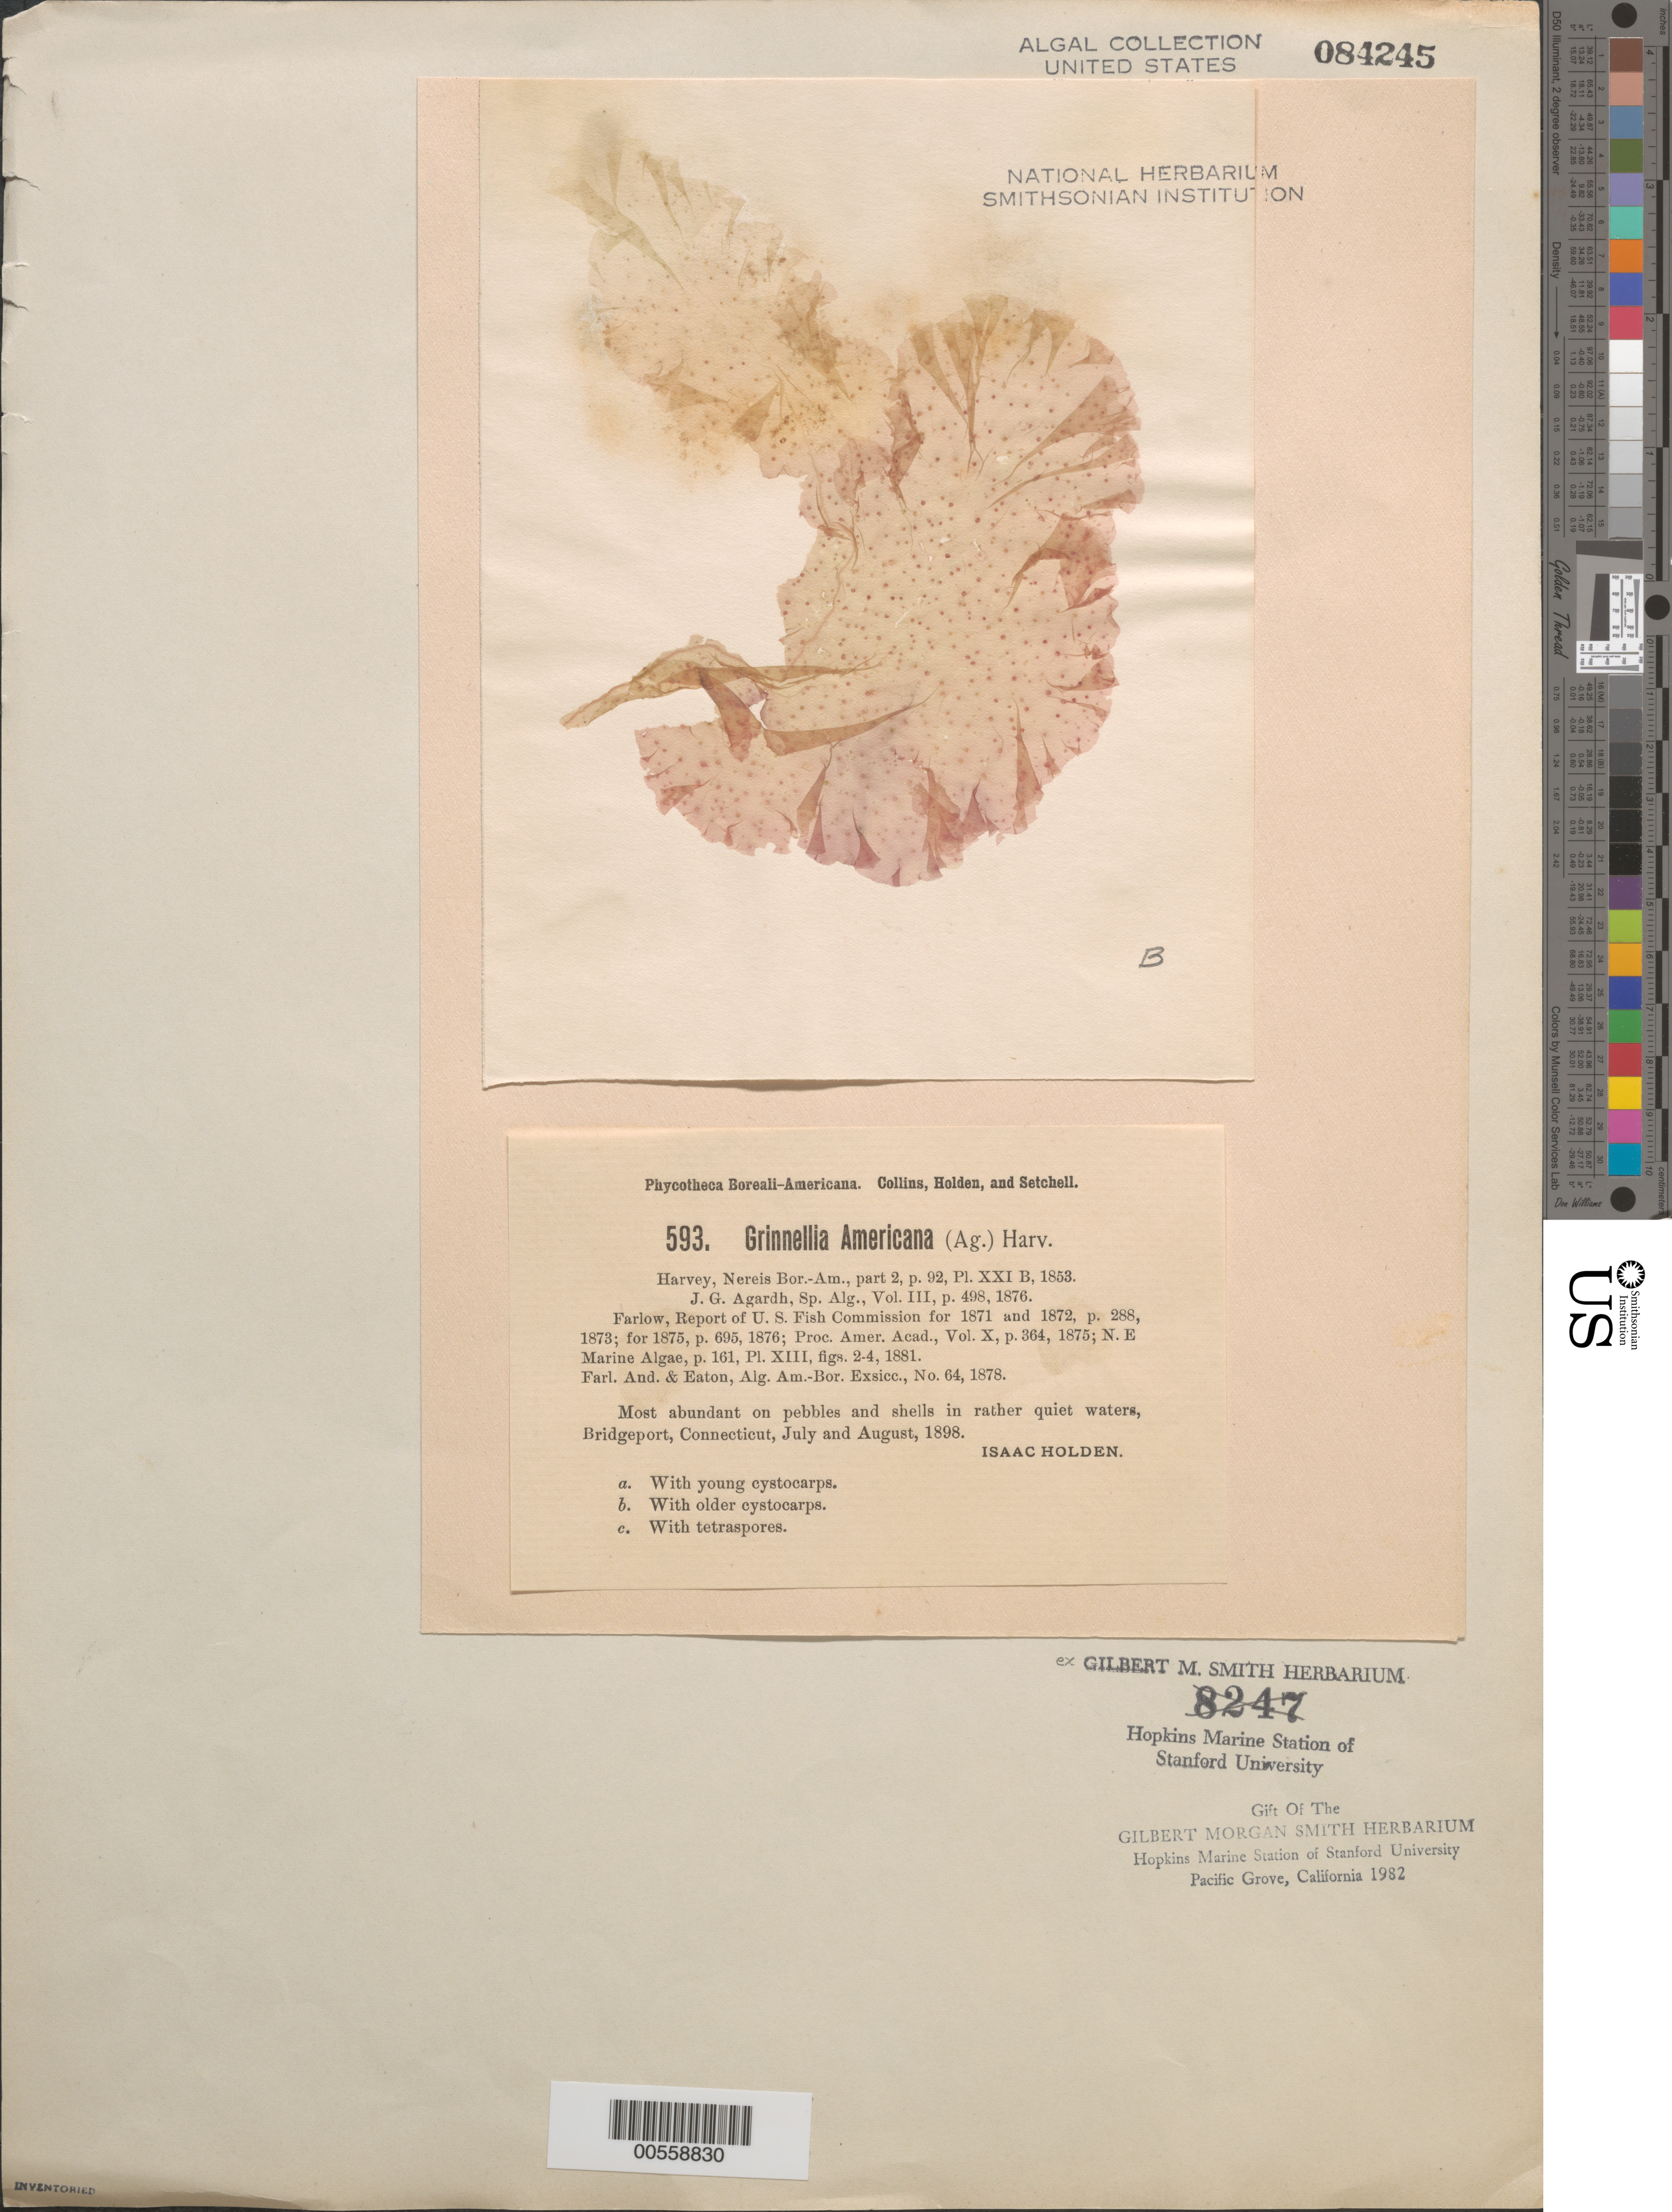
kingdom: Plantae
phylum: Rhodophyta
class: Florideophyceae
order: Ceramiales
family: Delesseriaceae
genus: Grinnellia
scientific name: Grinnellia americana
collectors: I. Holden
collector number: PB-A 593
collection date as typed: Jul 1898 AND -- Aug 1898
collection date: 1898-07,1898-08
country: United States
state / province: Connecticut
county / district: Fairfield County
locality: Bridgeport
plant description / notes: Collins, Holden & Setchell, Phycotheca Boreali-Americana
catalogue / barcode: US 84245